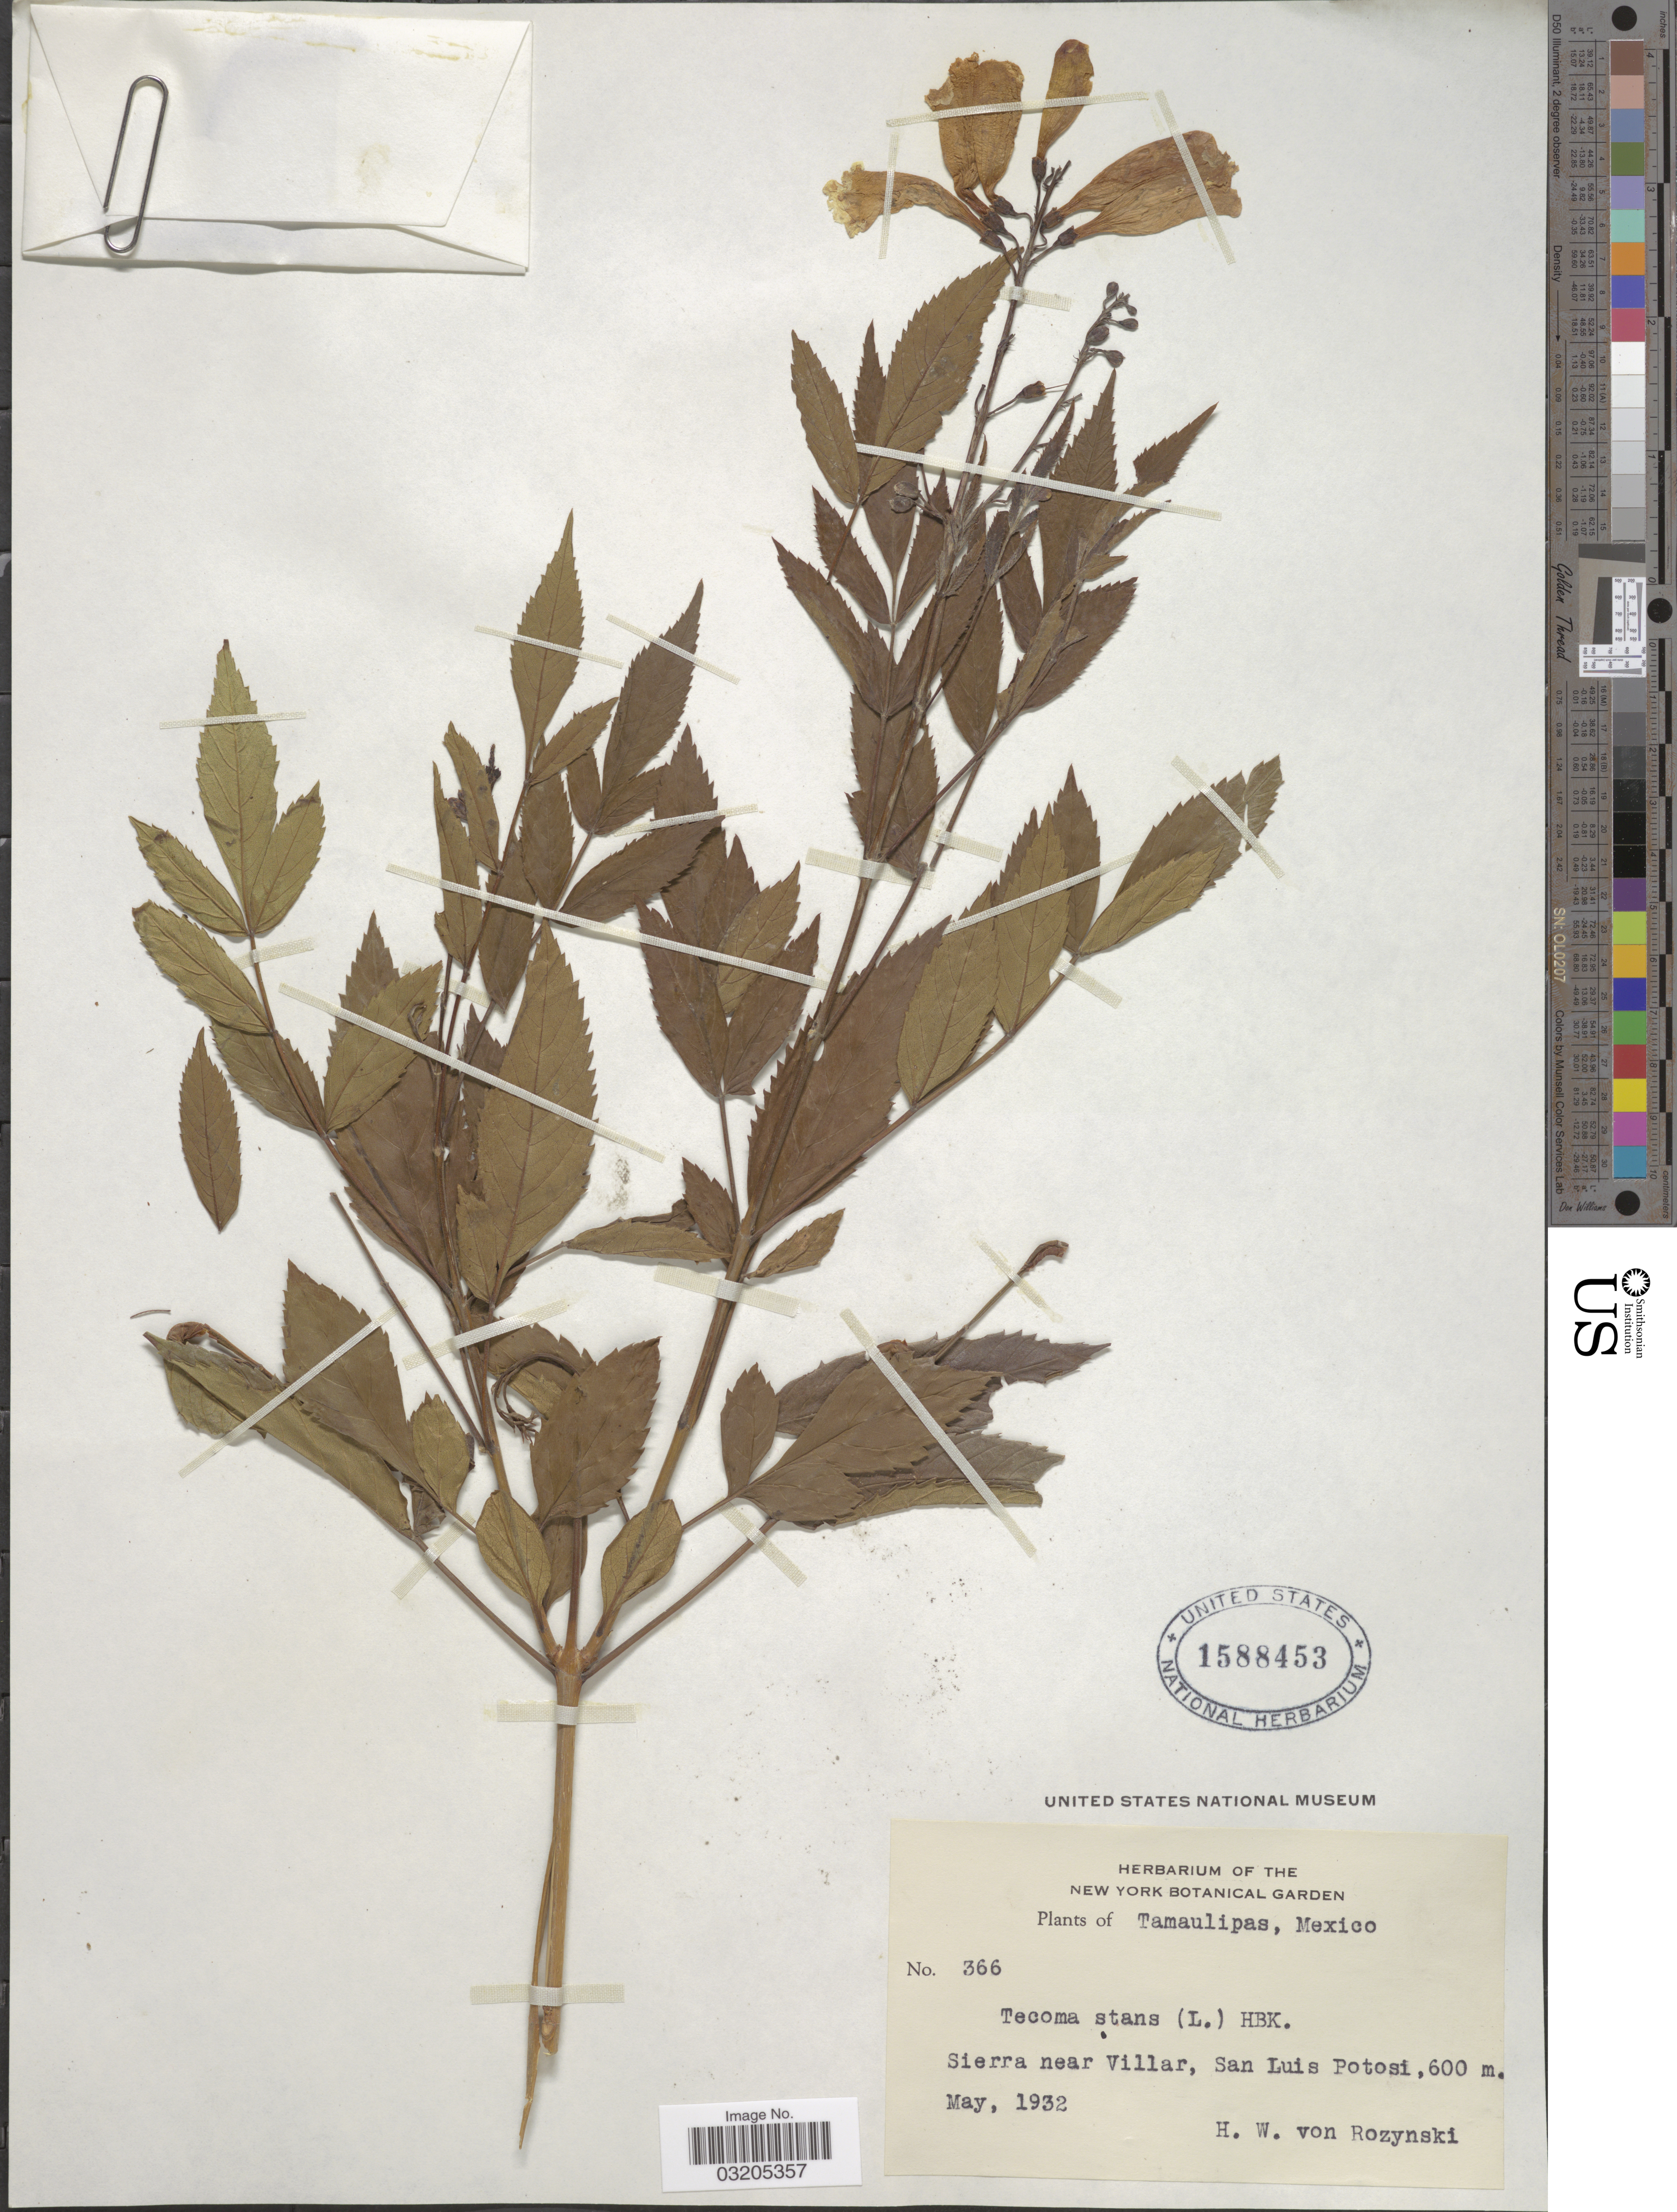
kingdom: Plantae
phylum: Tracheophyta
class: Magnoliopsida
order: Lamiales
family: Bignoniaceae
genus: Tecoma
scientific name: Tecoma stans var. stans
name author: (L.) Juss. ex Kunth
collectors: Rozynski, H. W. von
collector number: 366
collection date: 1932-05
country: Mexico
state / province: San Luis Potosí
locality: Sierra near Villar.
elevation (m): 600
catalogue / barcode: US 1588453